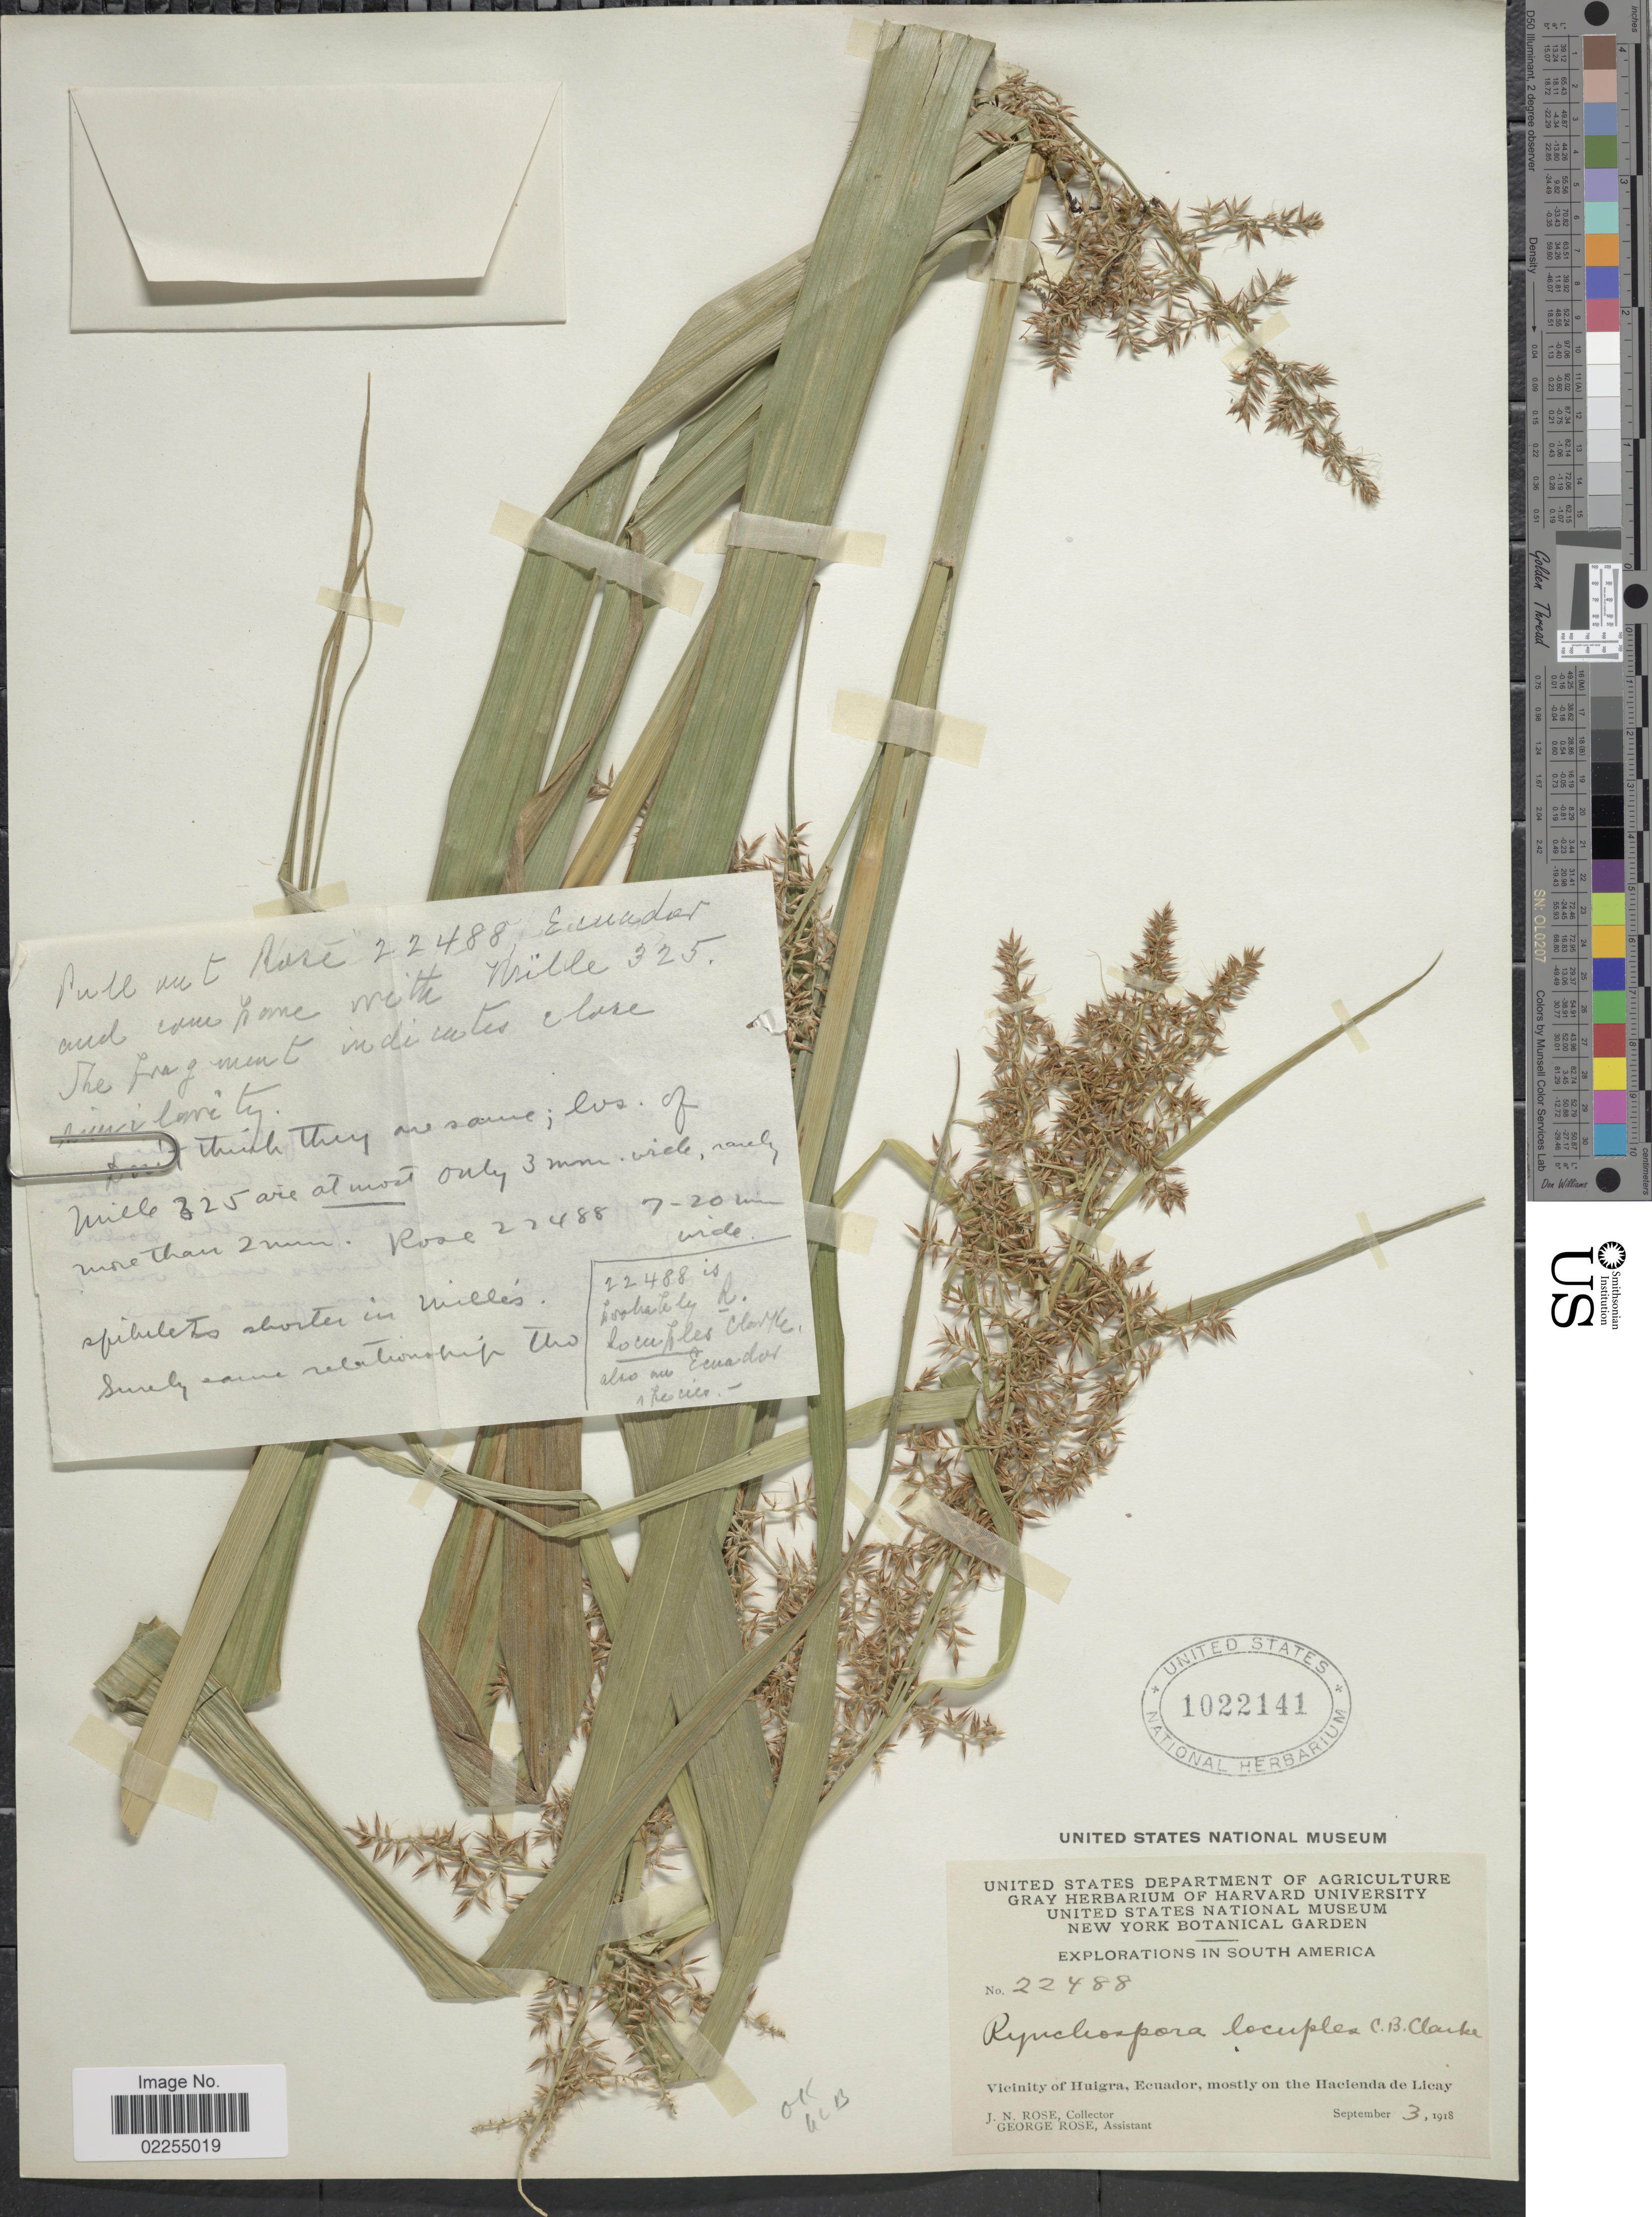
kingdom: Plantae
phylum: Tracheophyta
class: Liliopsida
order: Poales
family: Cyperaceae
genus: Rhynchospora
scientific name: Rhynchospora locuples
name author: C.B. Clarke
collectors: J. N. Rose & G. Rose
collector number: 22488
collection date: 1918-09-03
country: Ecuador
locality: Vicinity of Huigra, mostly on the Hacienda de Licay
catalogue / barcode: US 1022141